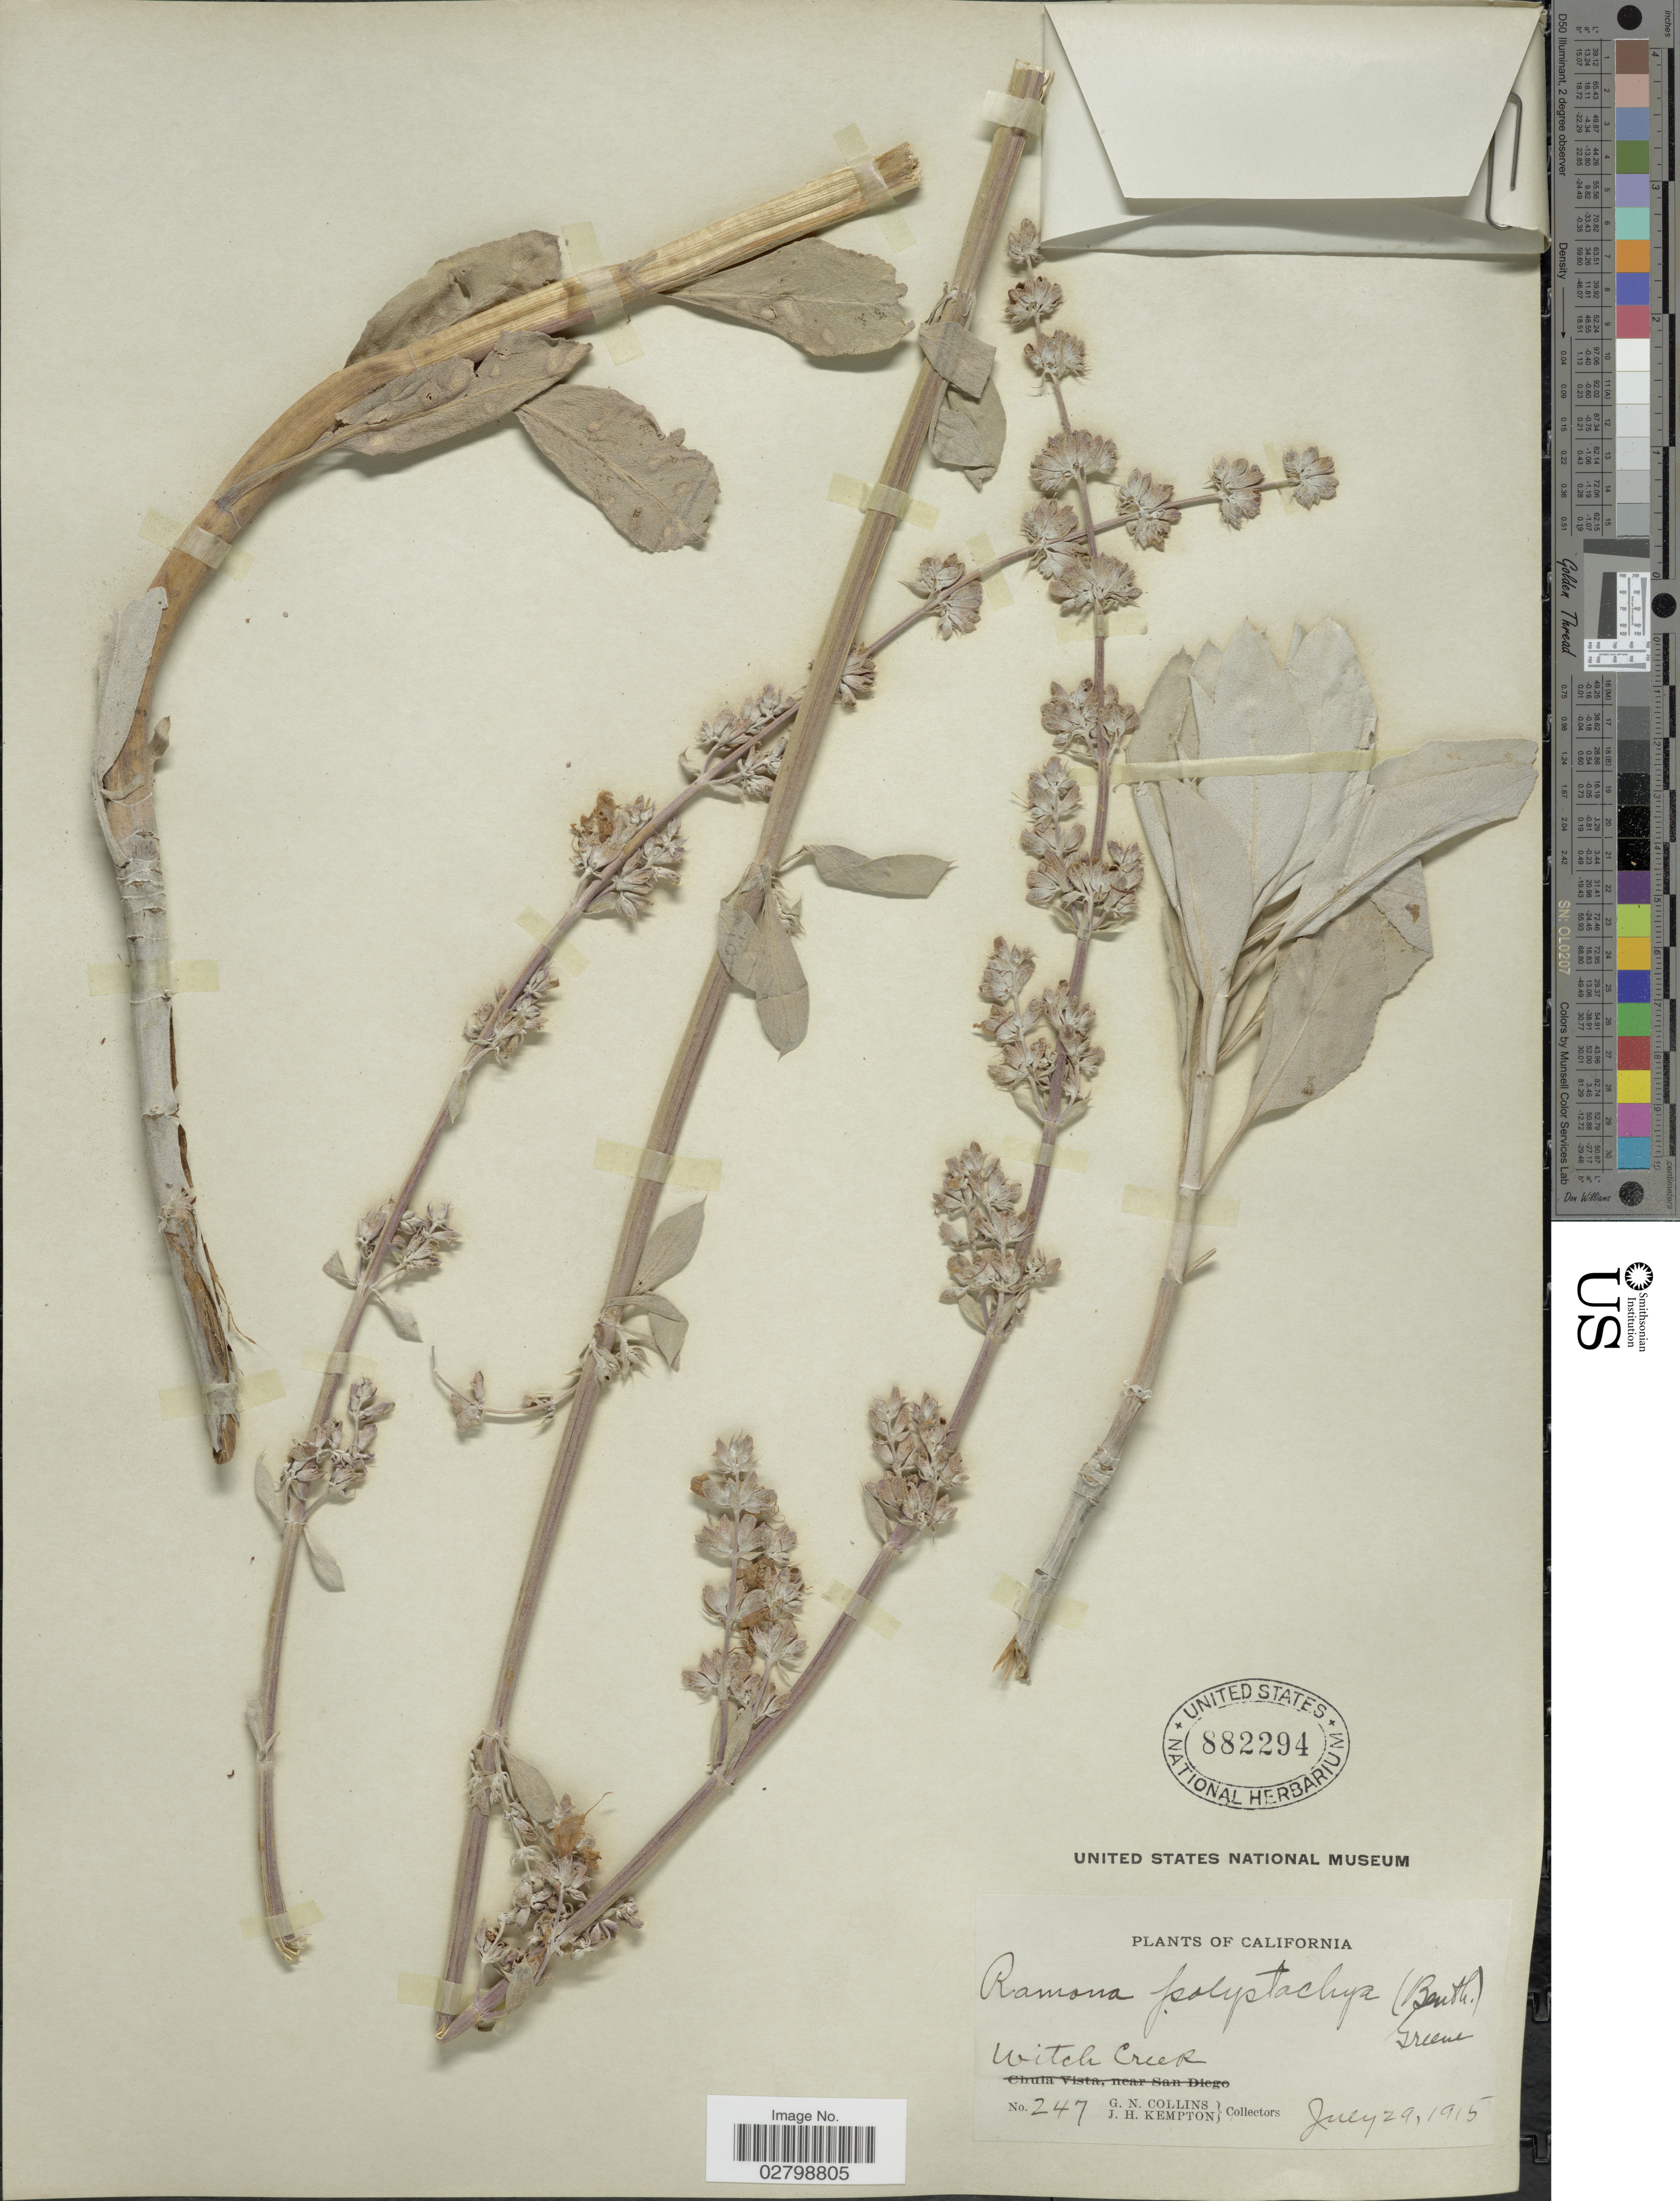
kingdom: Plantae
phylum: Tracheophyta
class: Magnoliopsida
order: Lamiales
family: Lamiaceae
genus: Salvia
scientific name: Salvia apiana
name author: Jeps.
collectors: G. Collins & J. H. Kempton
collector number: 247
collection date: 1915-07-29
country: United States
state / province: California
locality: Witch Creek.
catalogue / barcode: US 882294